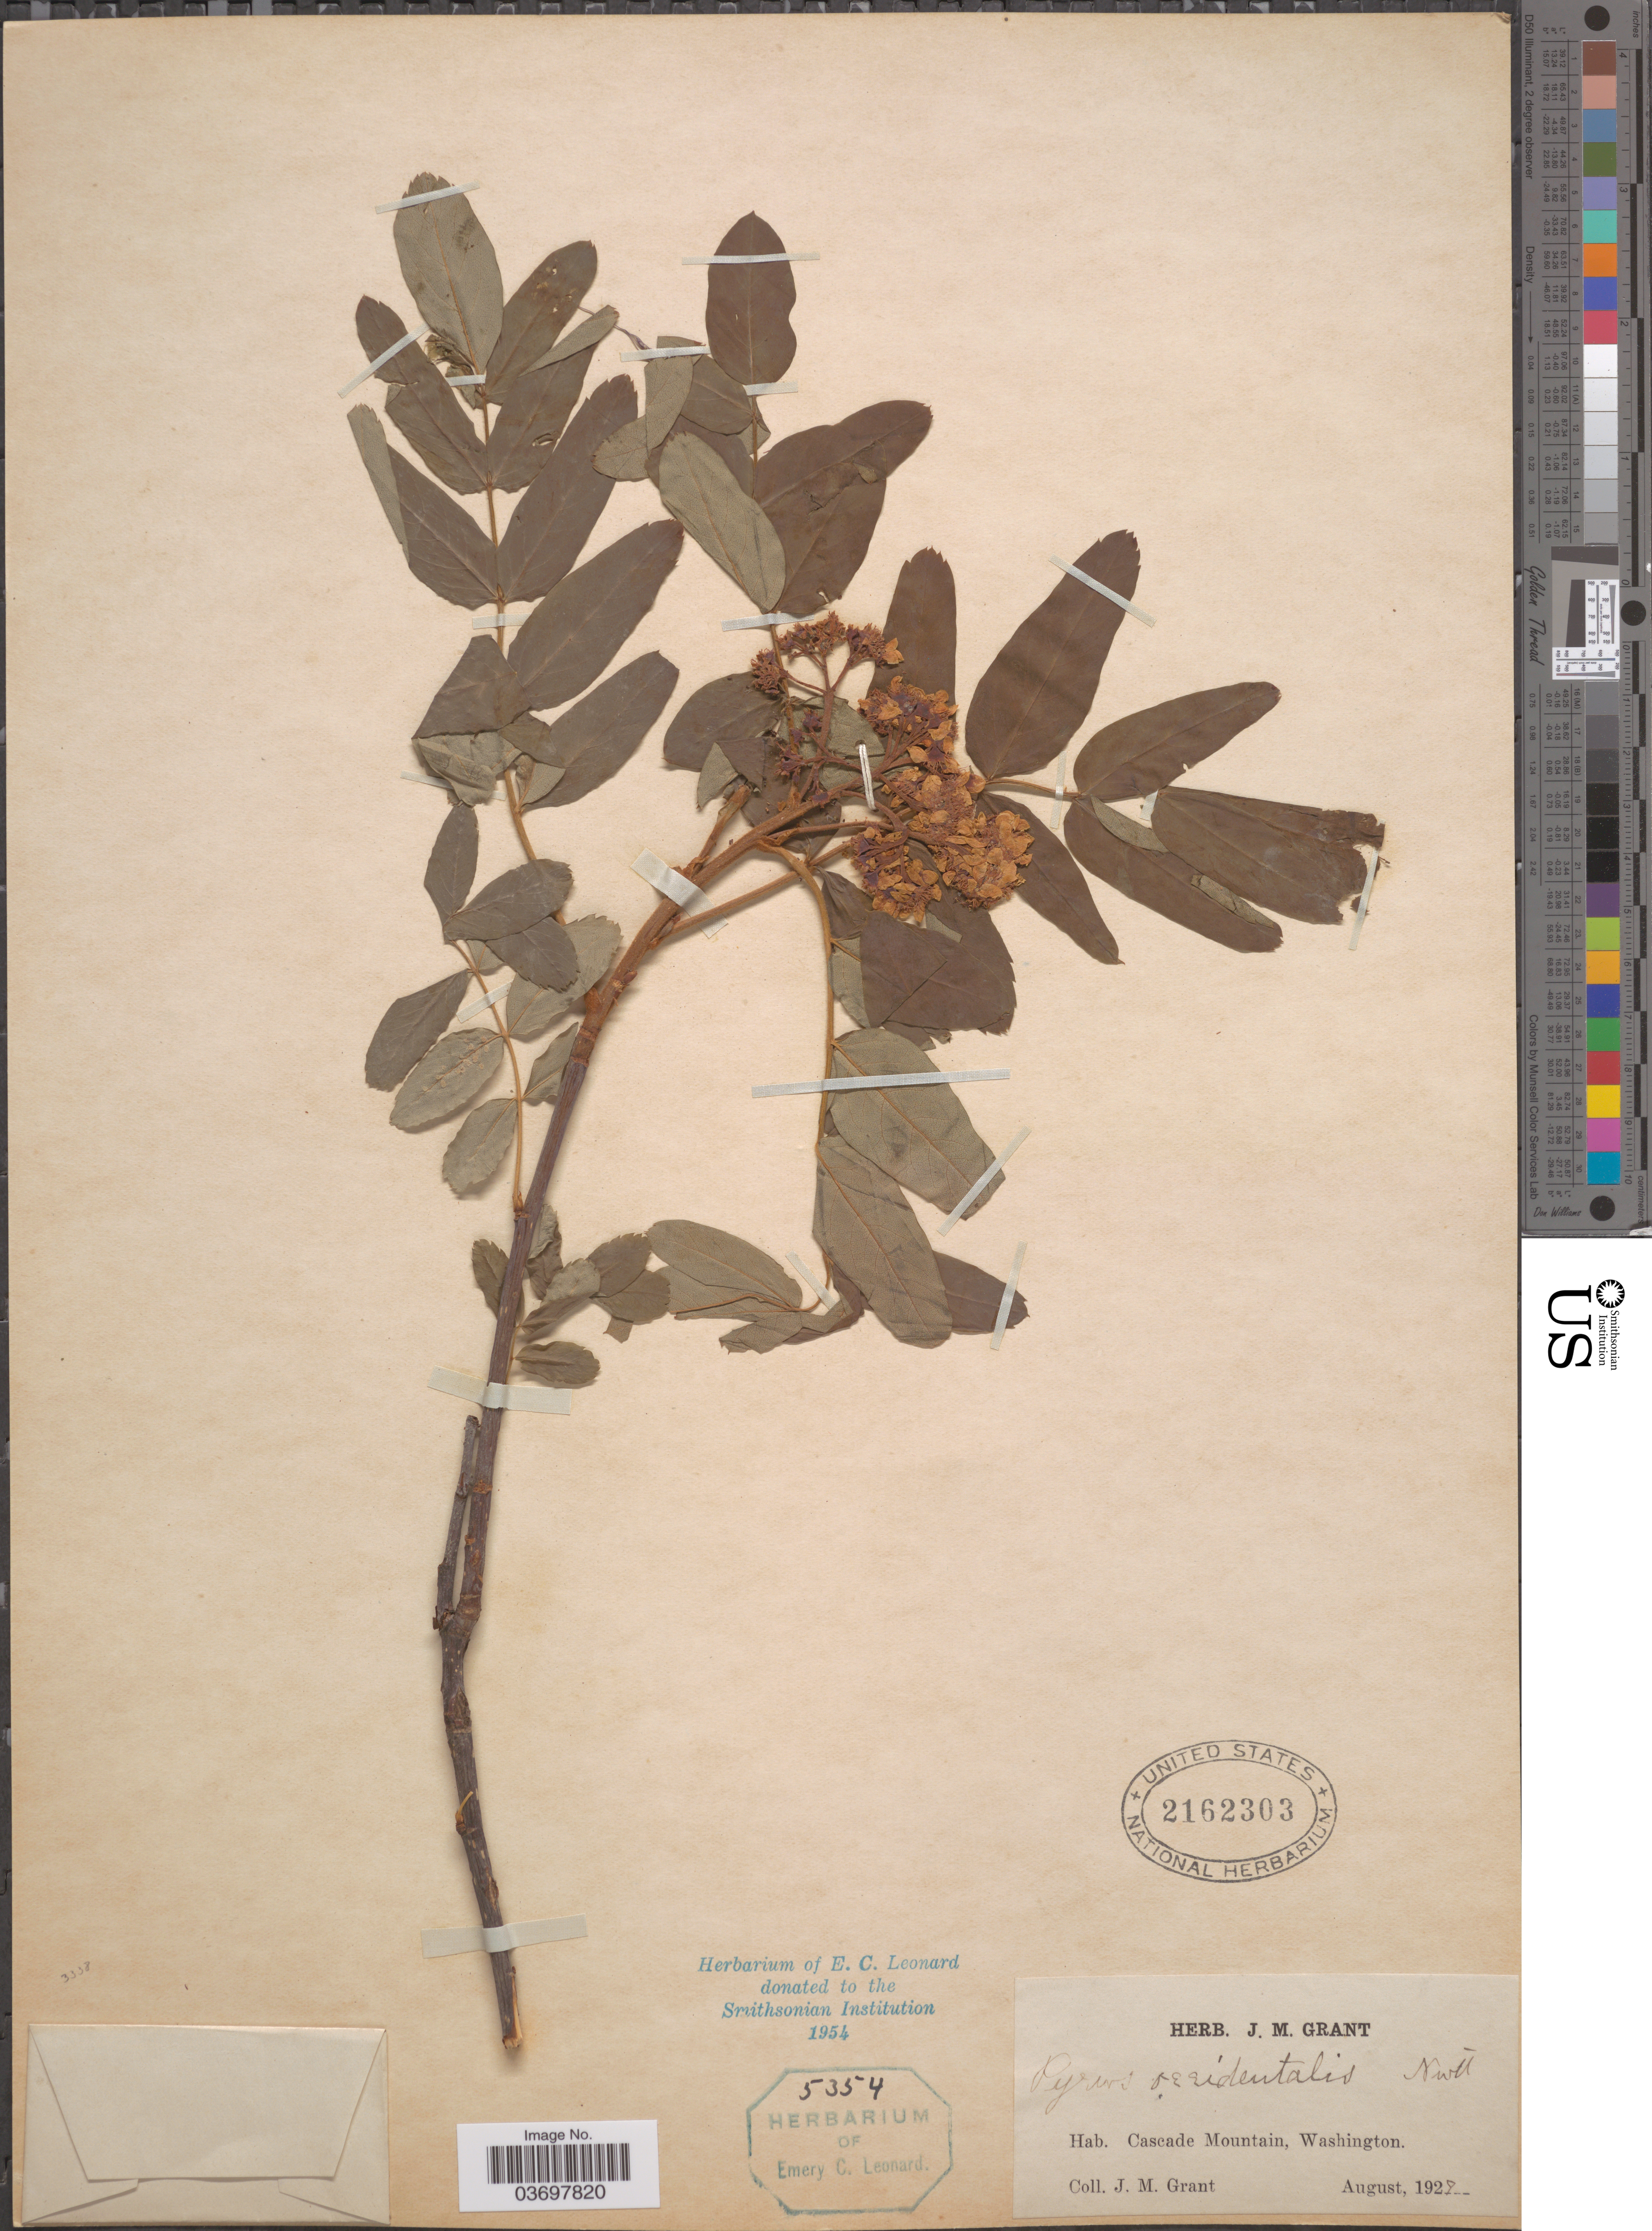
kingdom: Plantae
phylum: Tracheophyta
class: Magnoliopsida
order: Rosales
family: Rosaceae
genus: Sorbus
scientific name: Sorbus sitchensis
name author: M. Roem.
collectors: J. M. Grant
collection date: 1929-08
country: United States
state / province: Washington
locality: Cascade Mountain.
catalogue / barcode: US 2162303